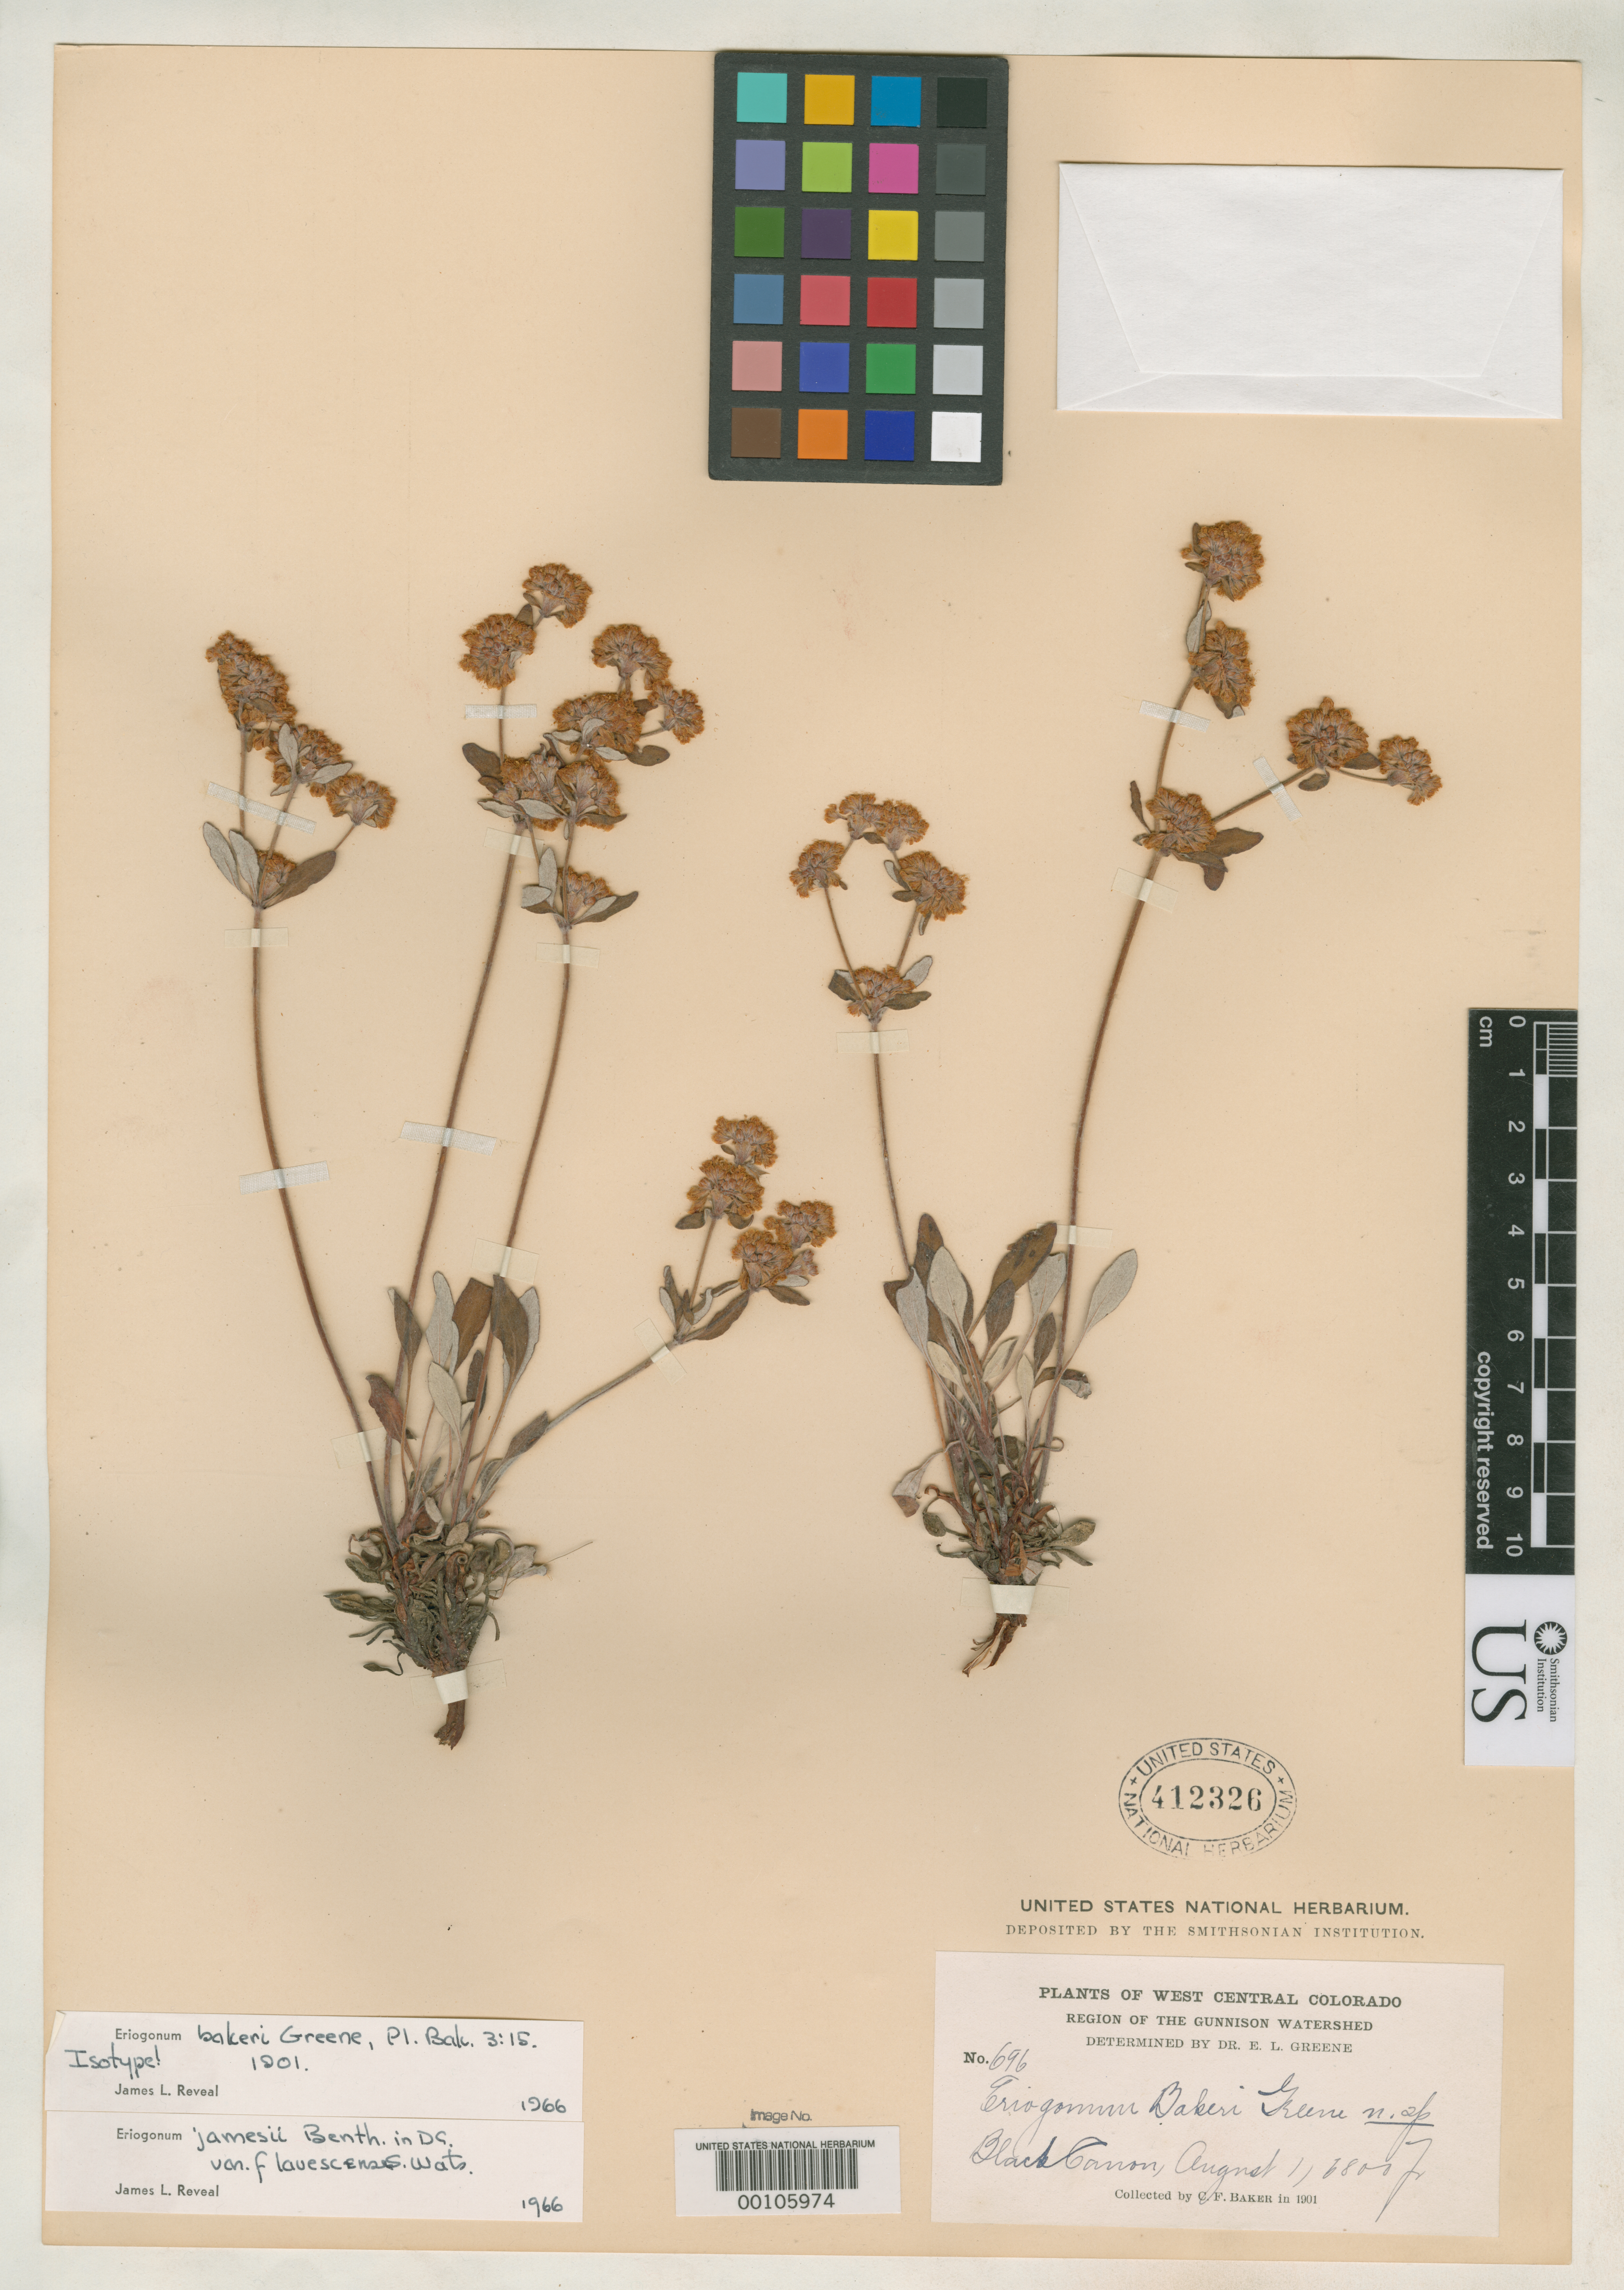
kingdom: Plantae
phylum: Tracheophyta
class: Magnoliopsida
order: Caryophyllales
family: Polygonaceae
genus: Eriogonum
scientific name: Eriogonum bakeri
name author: Greene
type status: Isotype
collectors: C. F. Baker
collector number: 696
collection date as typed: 01 Aug 1901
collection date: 1901-08-01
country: United States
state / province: Colorado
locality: Black Canyon.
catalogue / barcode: US 412326